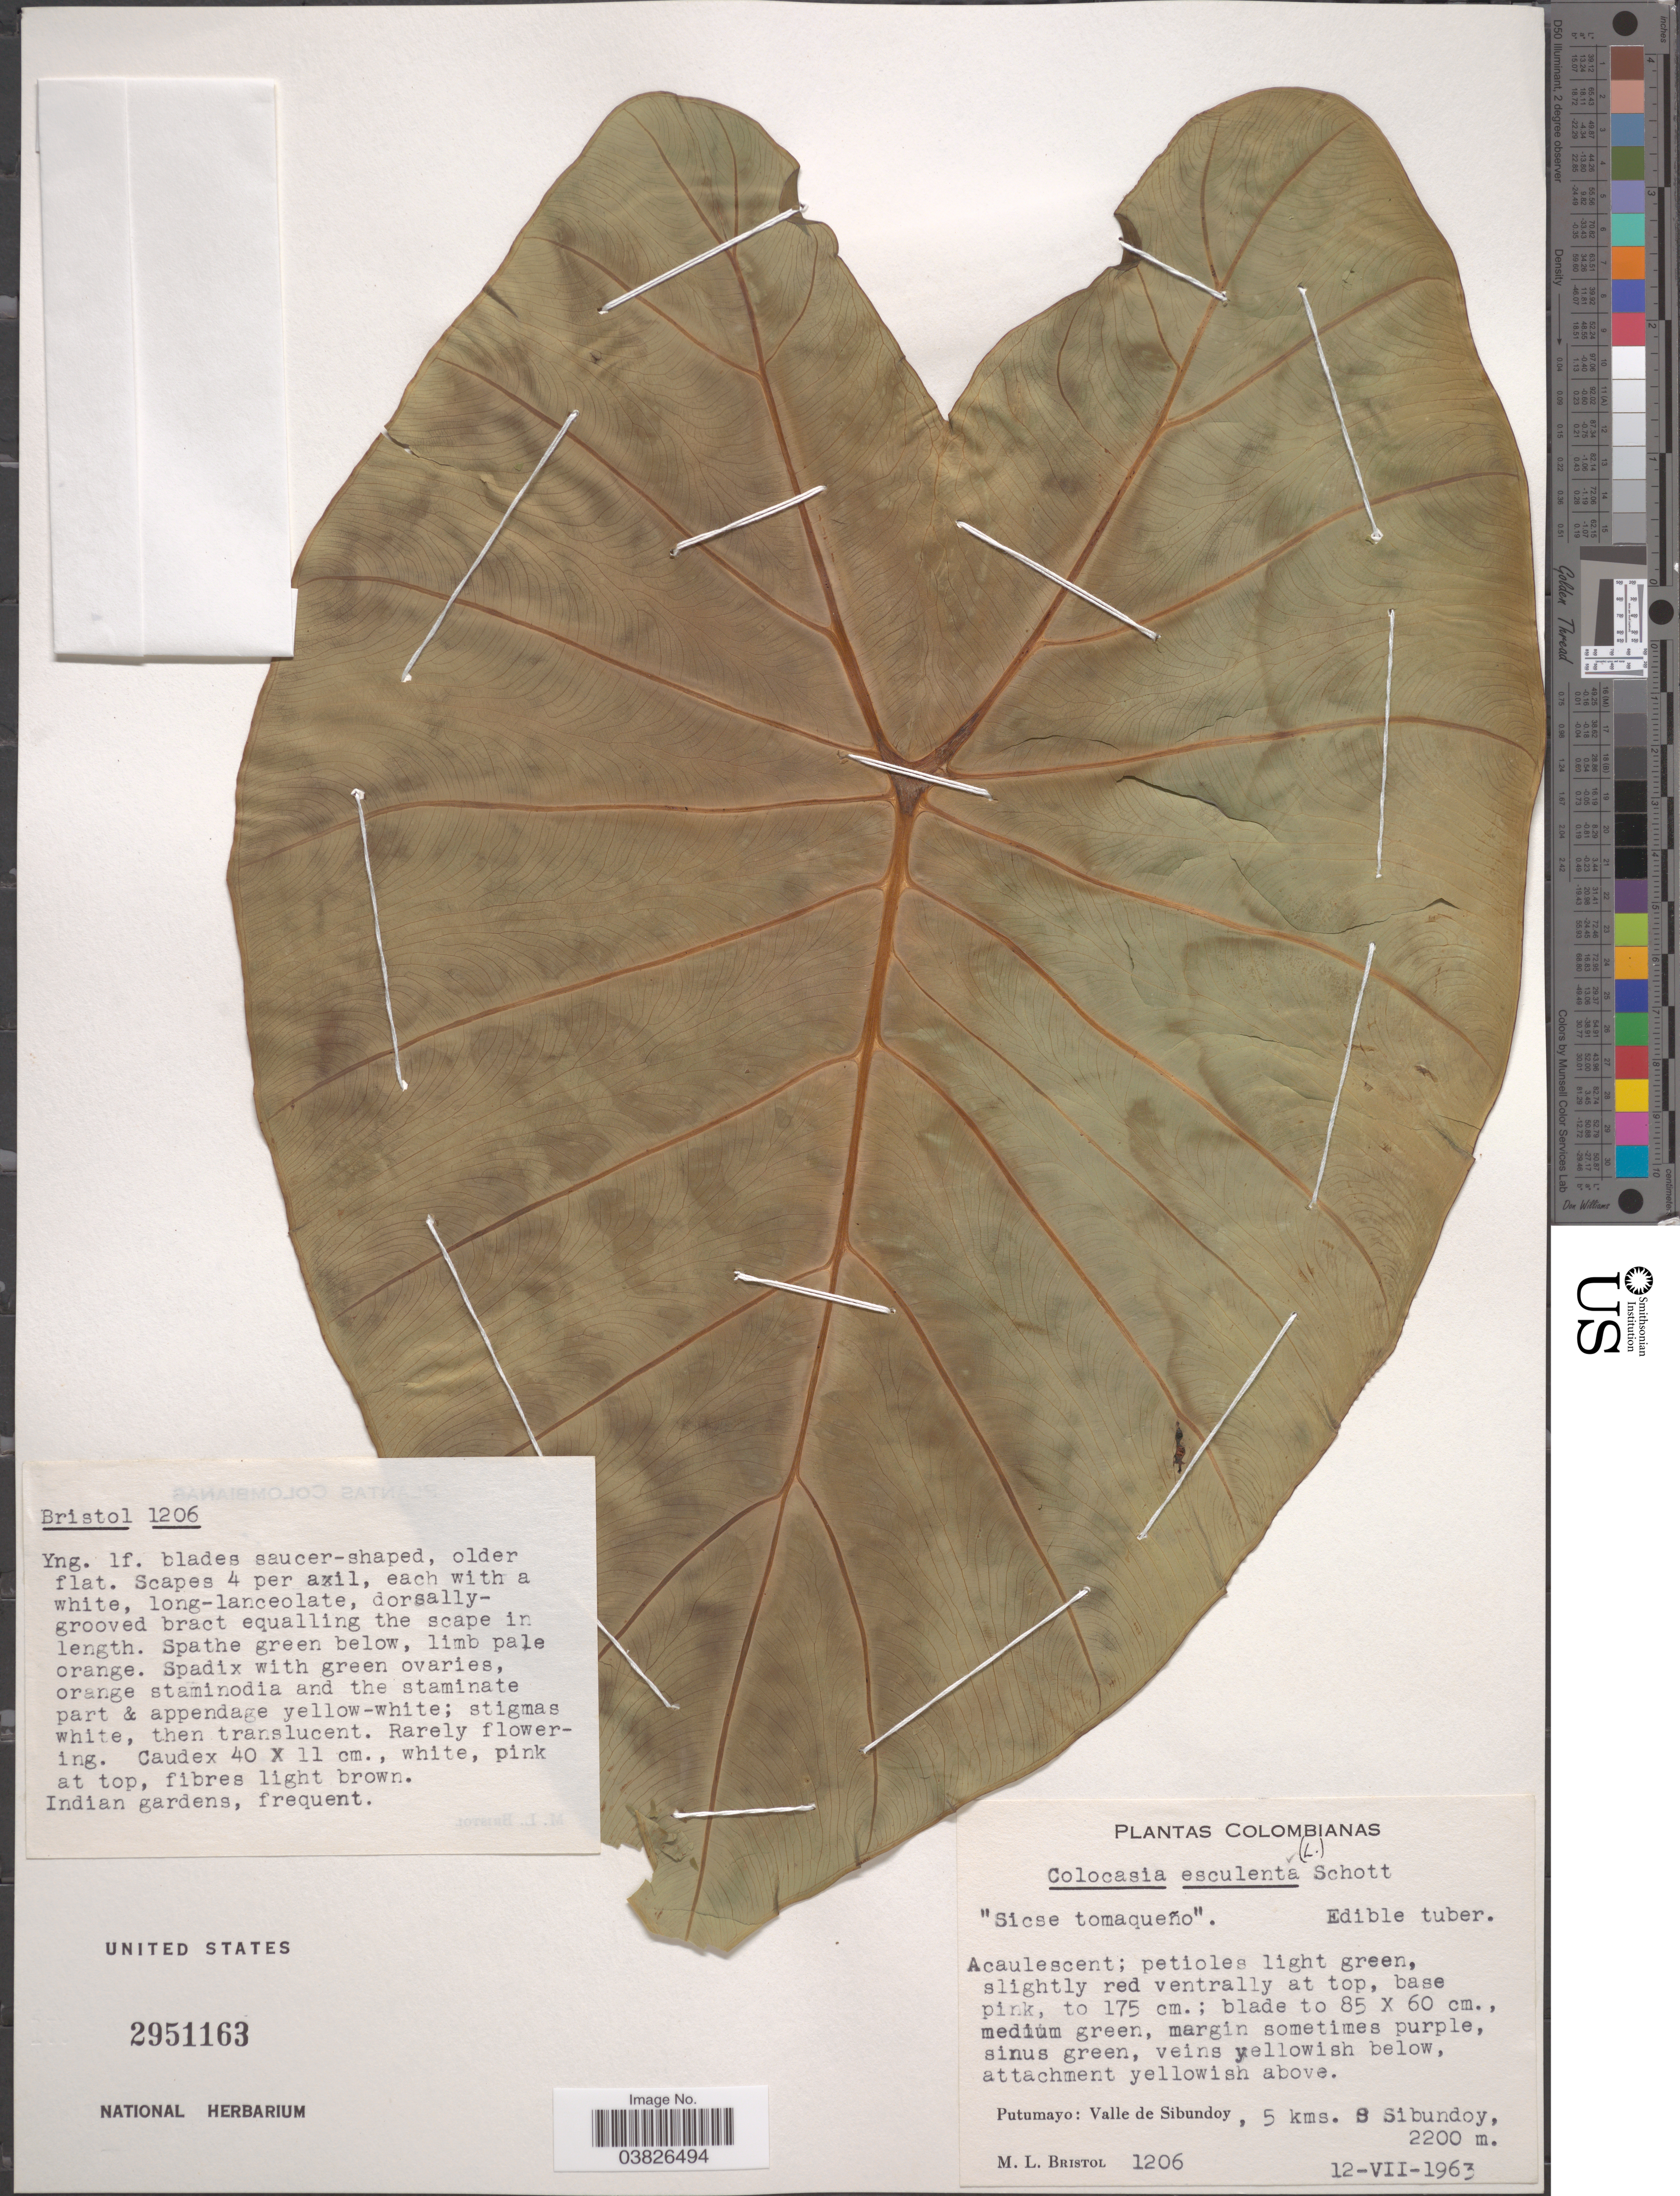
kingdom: Plantae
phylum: Tracheophyta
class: Liliopsida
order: Alismatales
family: Araceae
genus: Colocasia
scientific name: Colocasia esculenta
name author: (L.) Schott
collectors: M. L. Bristol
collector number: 1206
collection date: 1963-07-12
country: Colombia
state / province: Putumayo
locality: Valle de Sibundoy, 5 kms. S Sibundoy.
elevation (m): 2200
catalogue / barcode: US 2951163